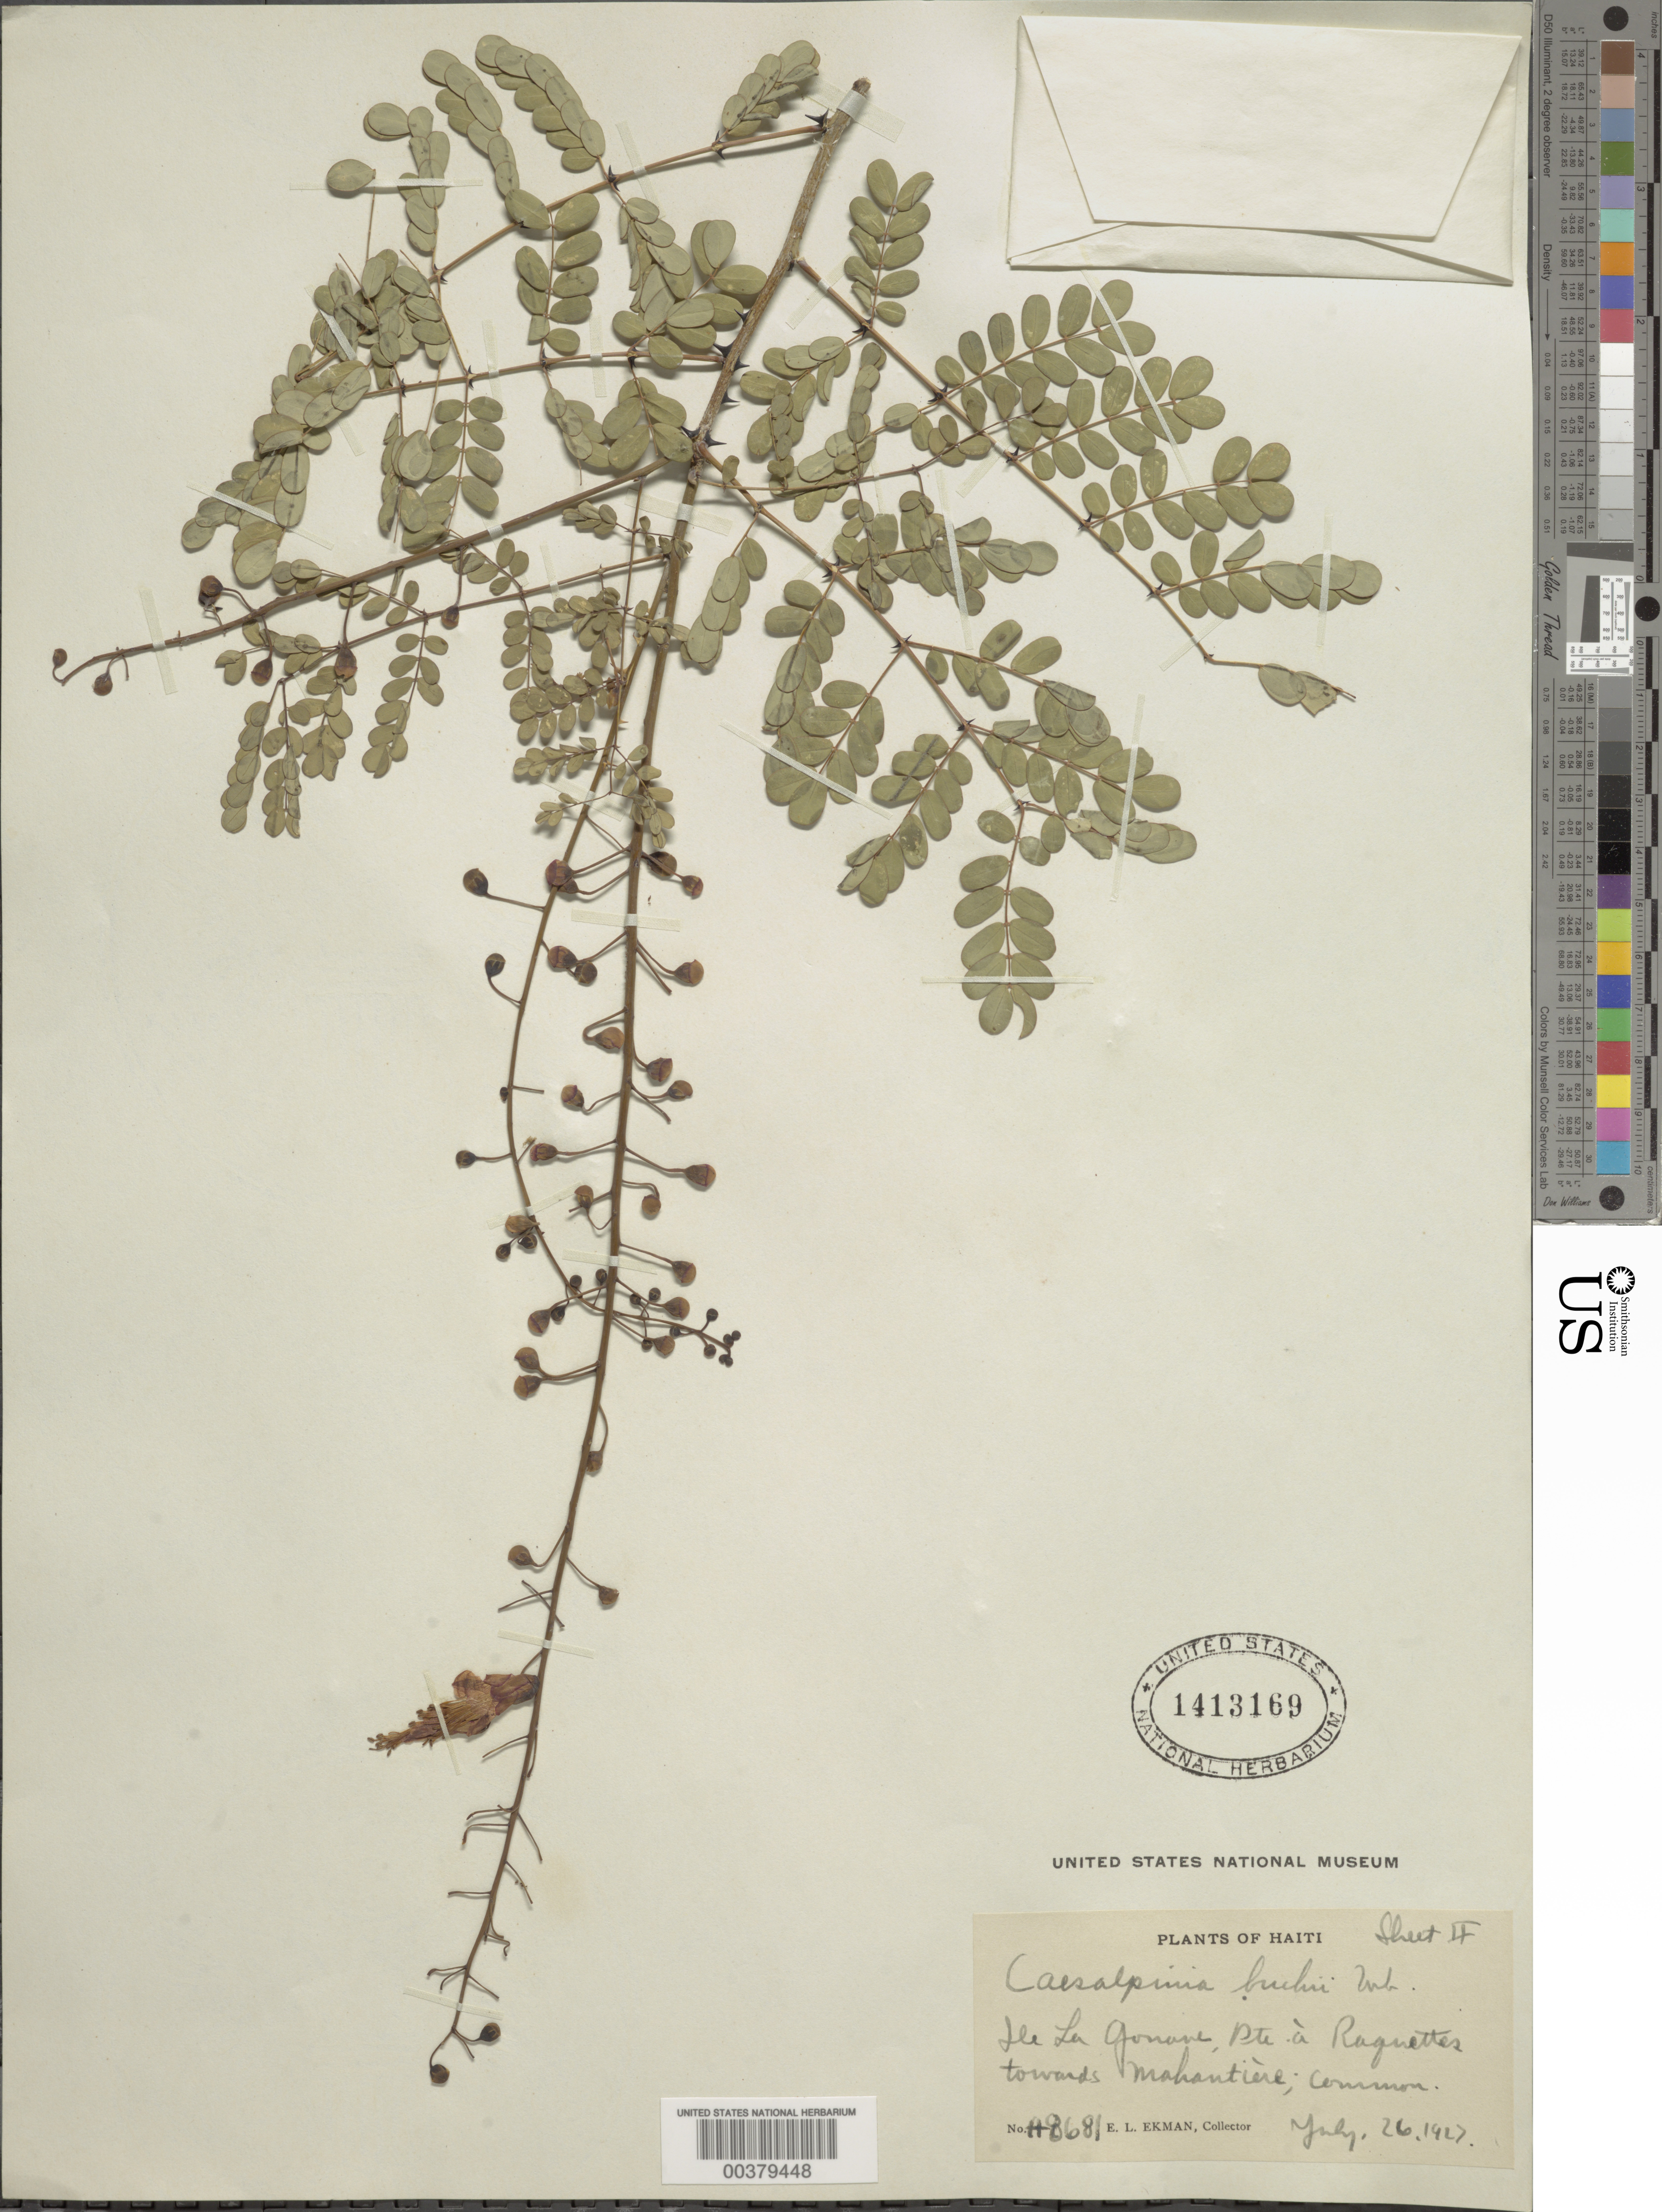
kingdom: Plantae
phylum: Tracheophyta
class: Magnoliopsida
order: Fabales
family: Fabaceae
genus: Denisophytum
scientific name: Denisophytum buchii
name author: (Urb.) Gagnon & G.P. Lewis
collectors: E. L. Ekman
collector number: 8681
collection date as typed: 26 Jul 1927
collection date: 1927-07-26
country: Haiti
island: Hispaniola Island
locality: Ile ln gonave, pte-a-raquettes, towards mahanticre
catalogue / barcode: US 1413169